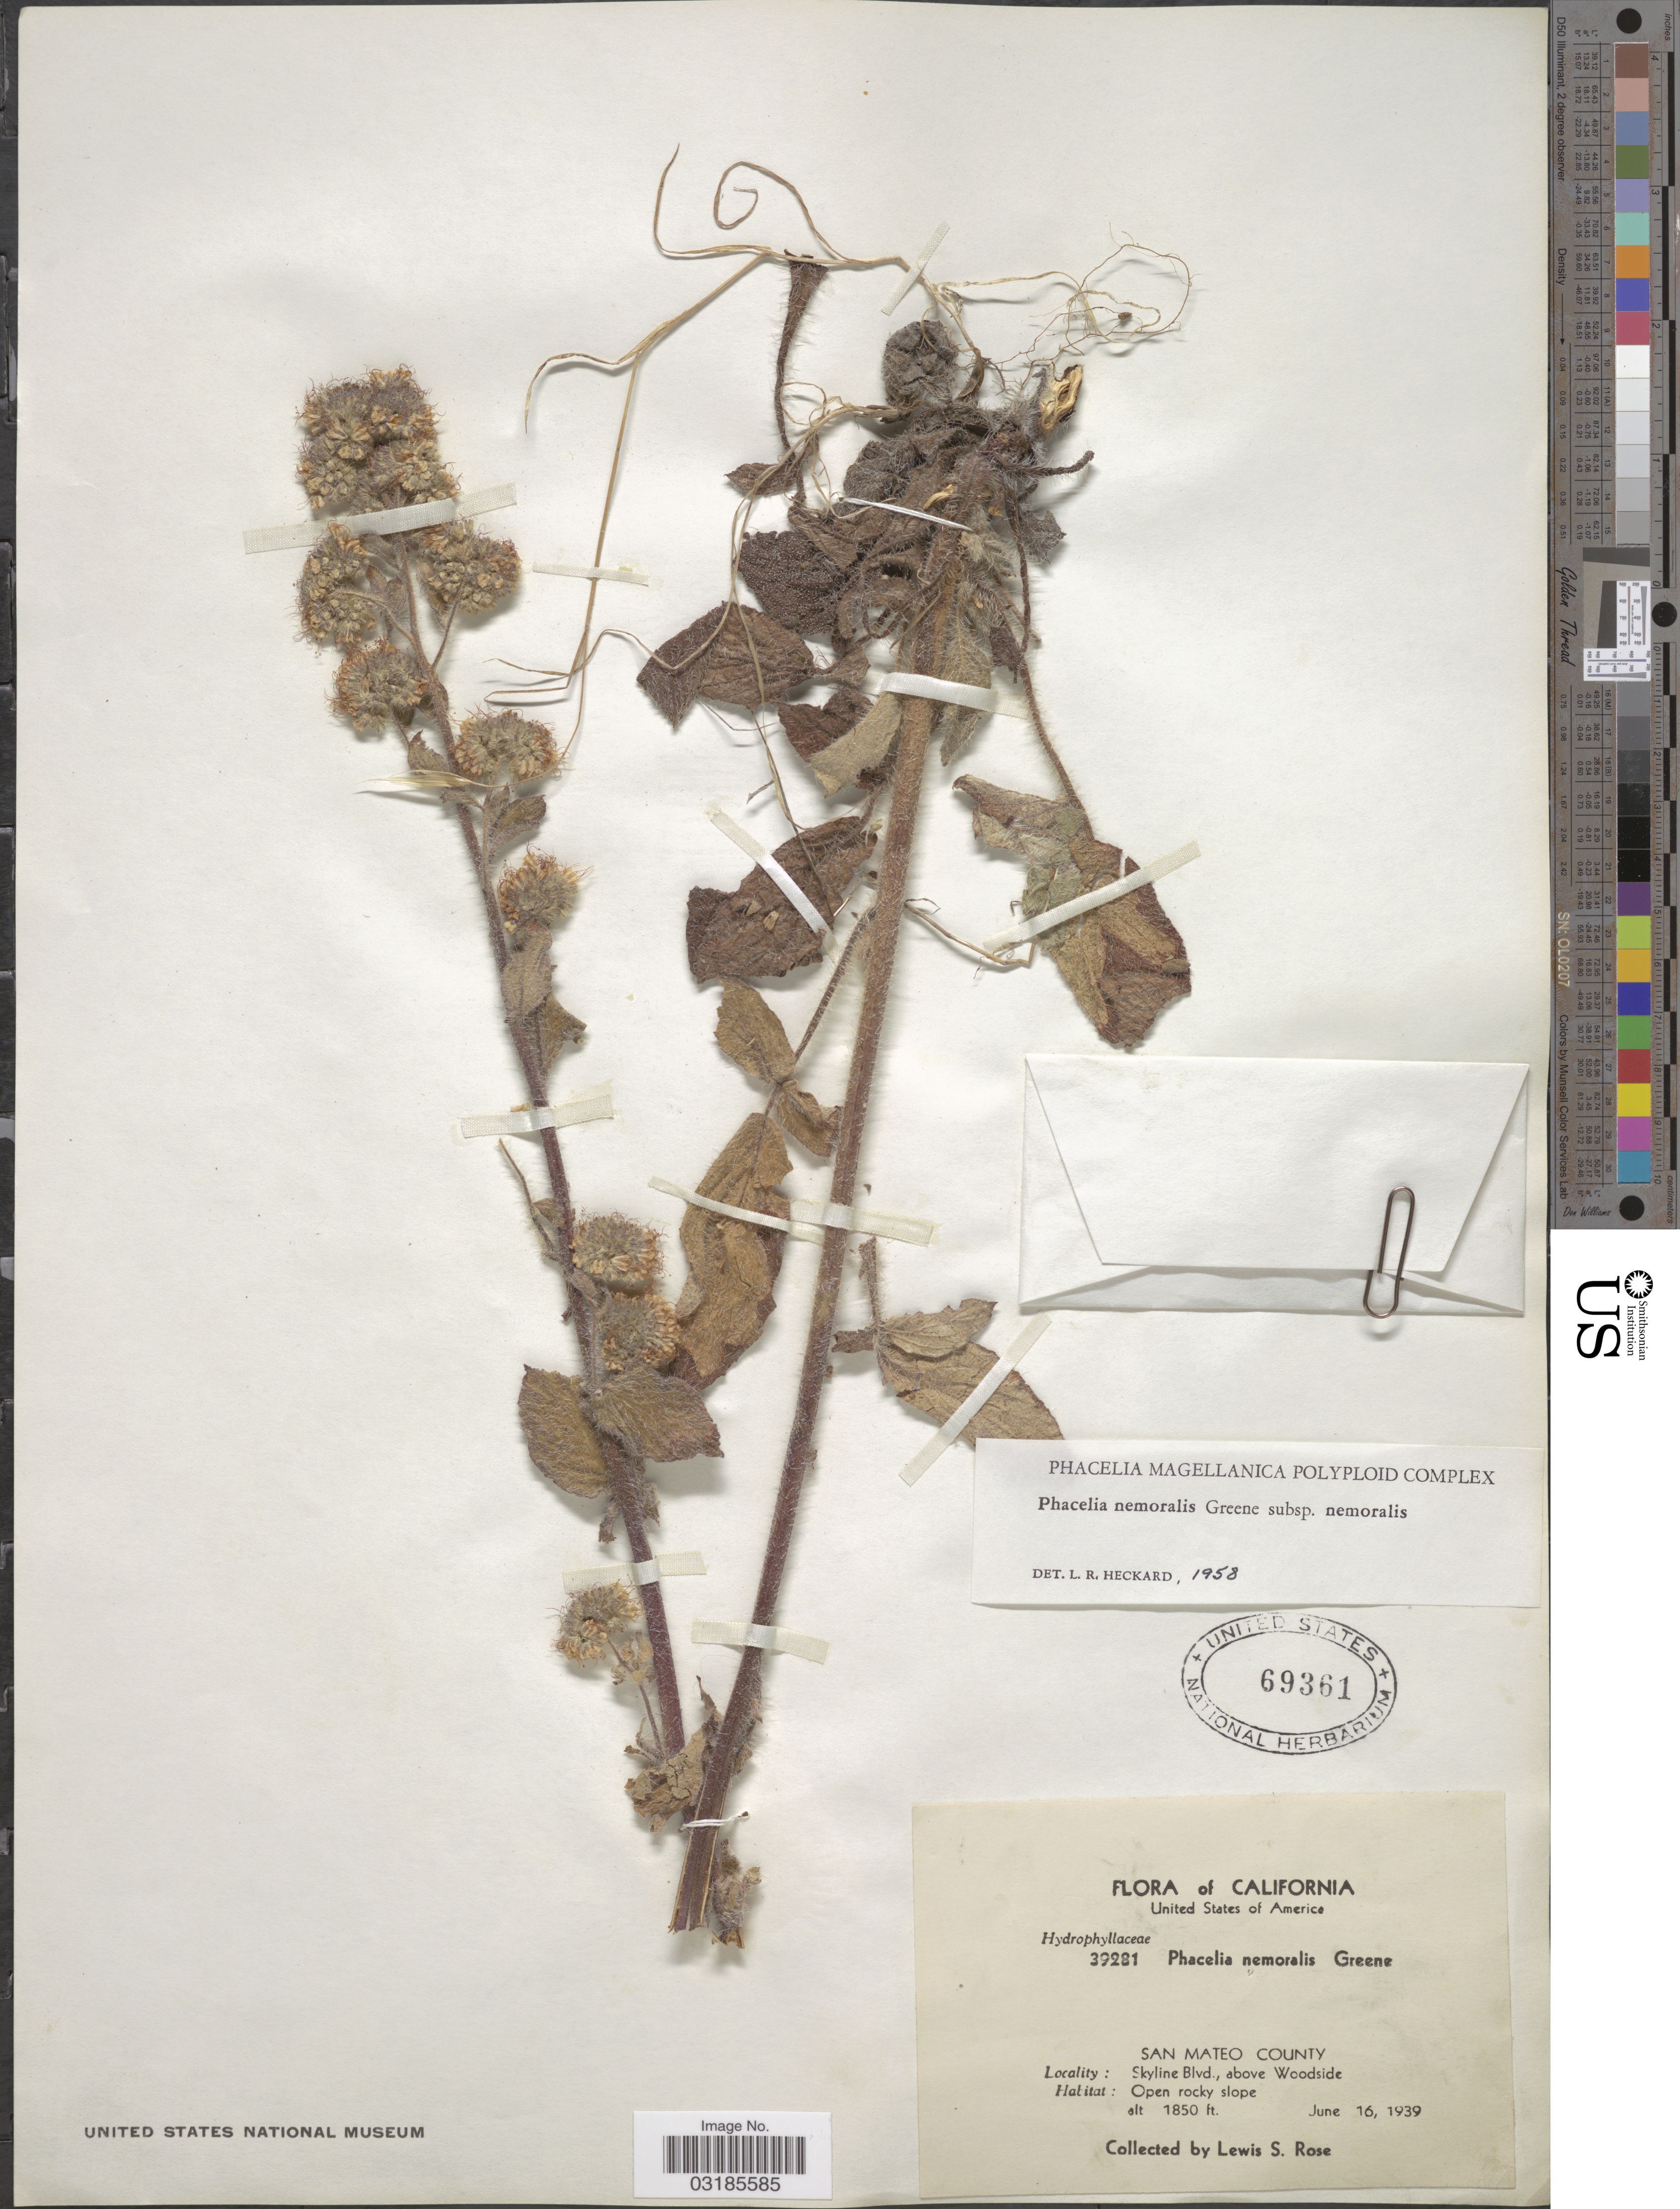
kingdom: Plantae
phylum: Tracheophyta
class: Magnoliopsida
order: Boraginales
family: Hydrophyllaceae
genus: Phacelia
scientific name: Phacelia nemoralis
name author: S.W. Greene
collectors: L. S. Rose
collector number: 39281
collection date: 1939-06-16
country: United States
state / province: California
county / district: San Mateo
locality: San Mateo County, Skyline Blvd., above Woodside.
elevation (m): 564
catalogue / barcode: US 69361